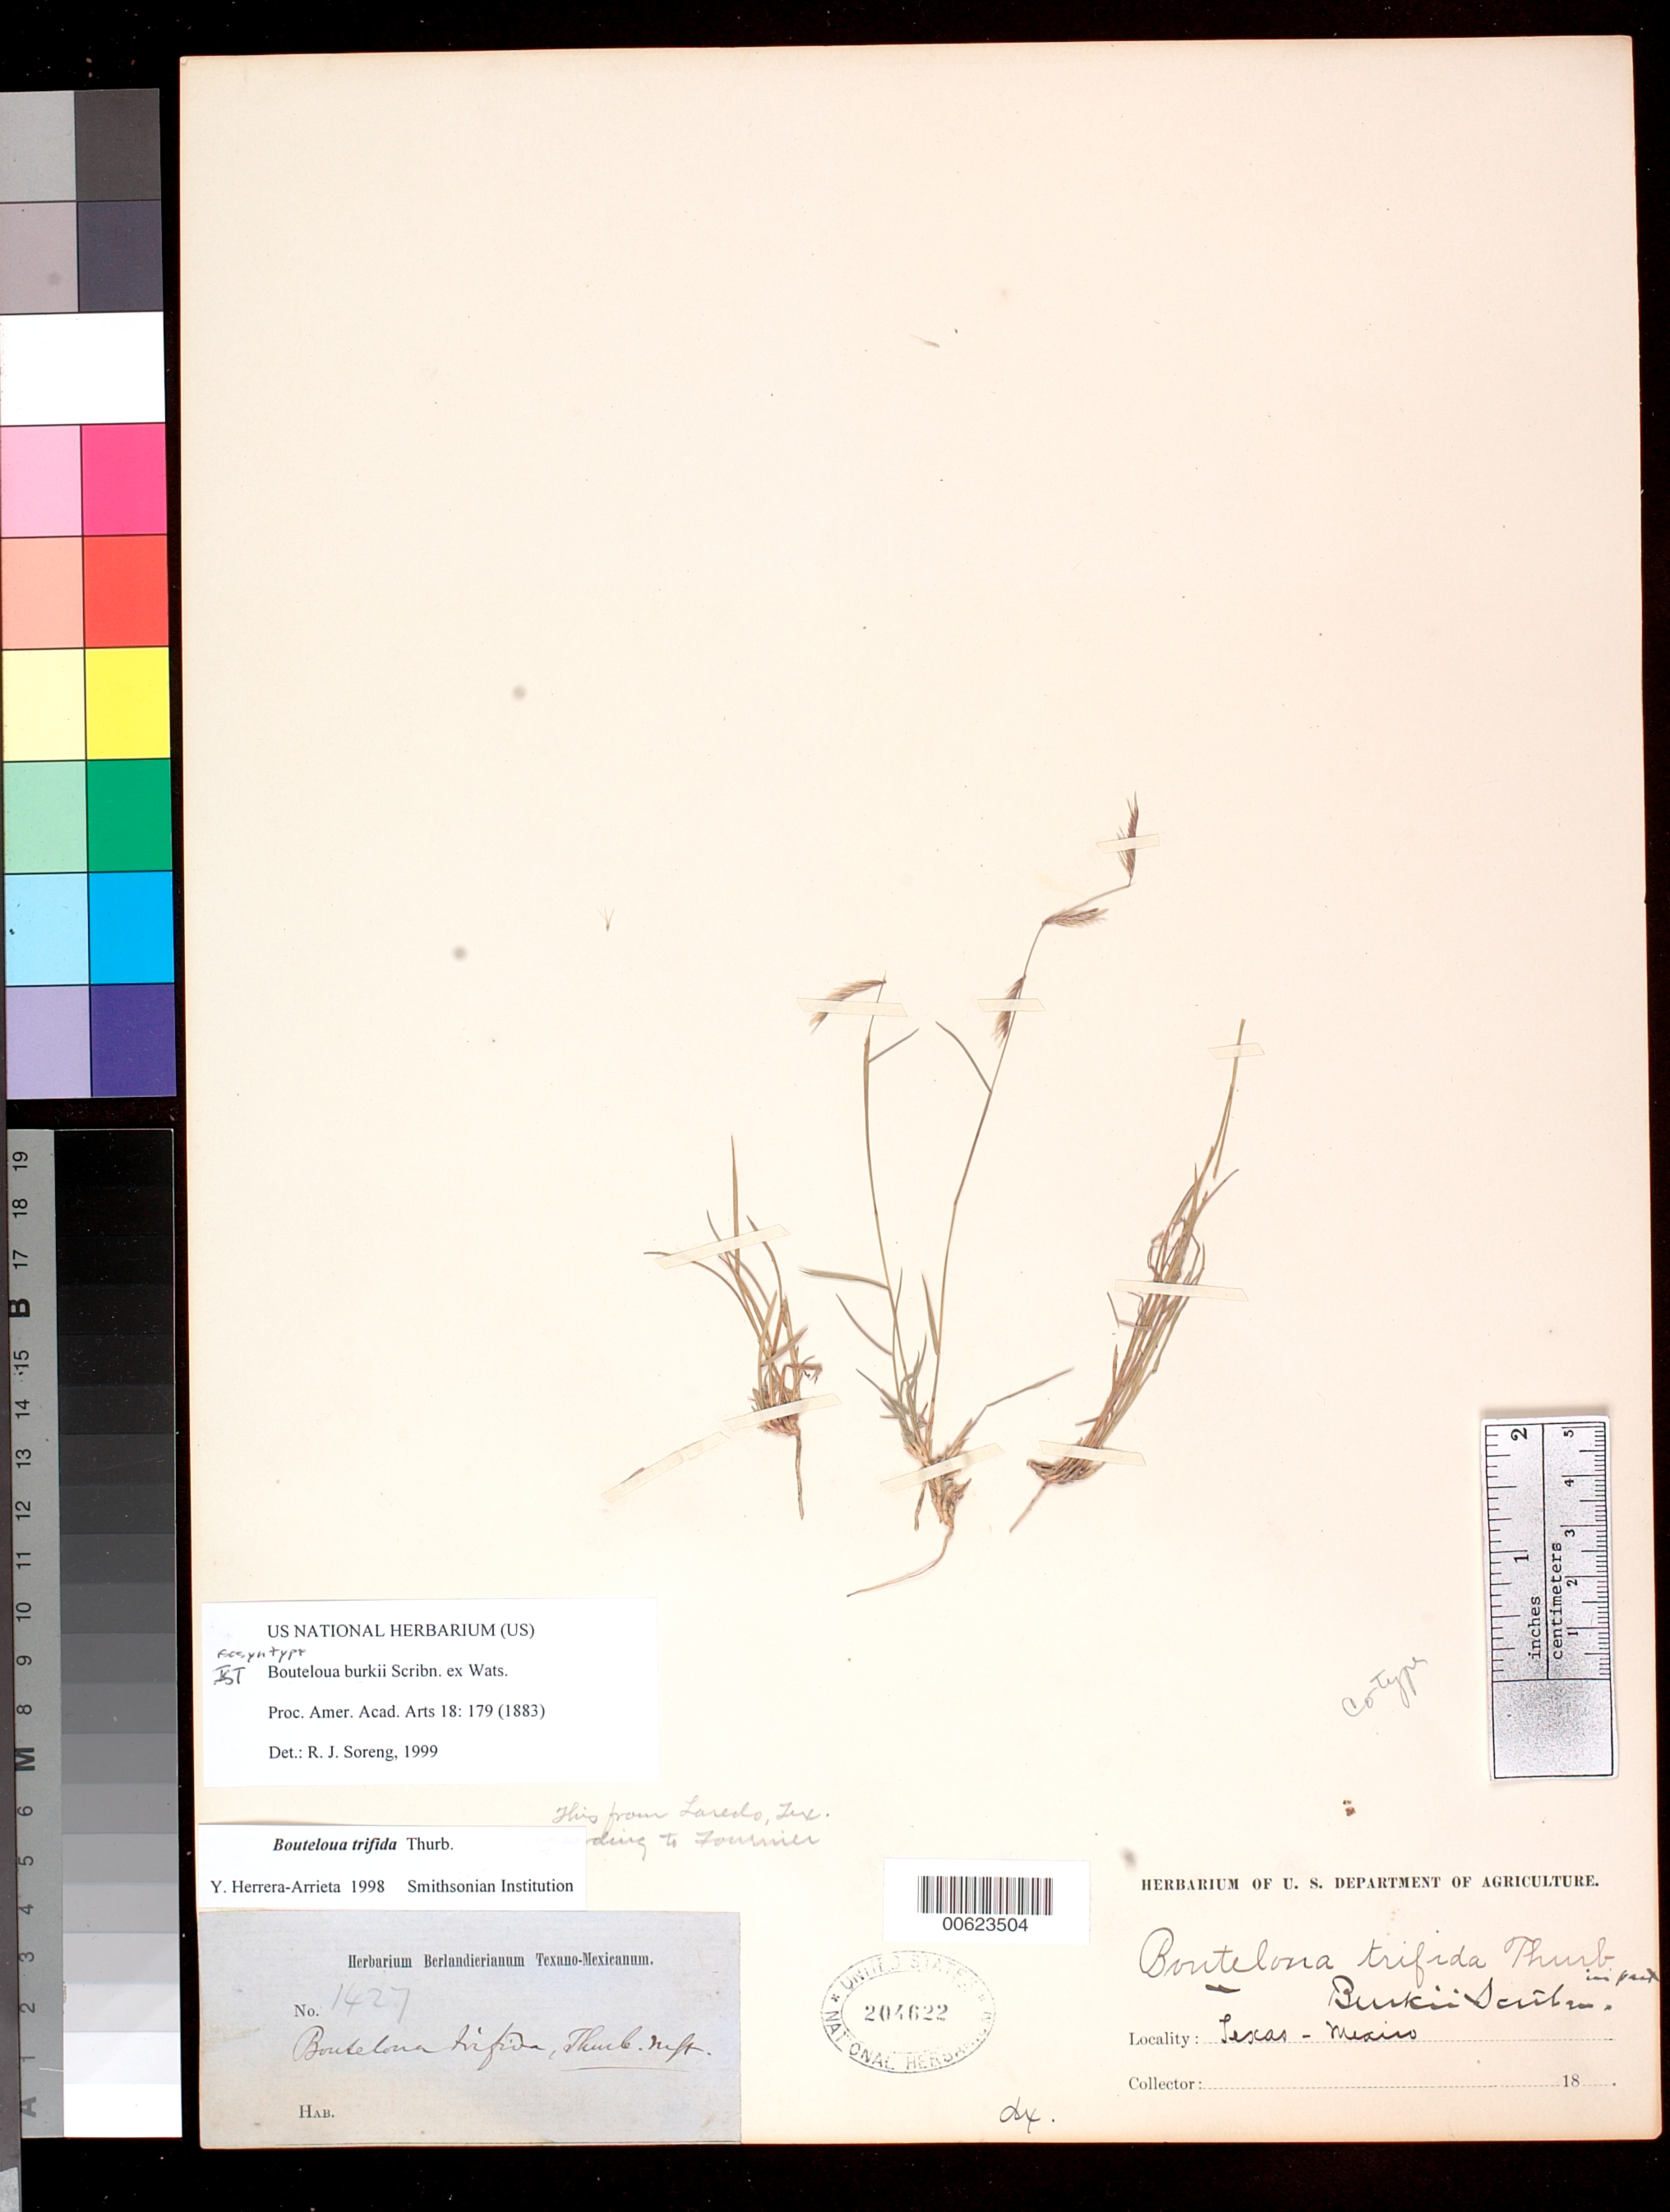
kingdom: Plantae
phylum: Tracheophyta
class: Liliopsida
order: Poales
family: Poaceae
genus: Bouteloua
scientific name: Bouteloua burkii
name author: Scribn. ex S. Watson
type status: Isosyntype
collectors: J. L. Berlandier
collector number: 1427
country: United States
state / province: Texas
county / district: Webb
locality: Laredo.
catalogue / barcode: US 204622